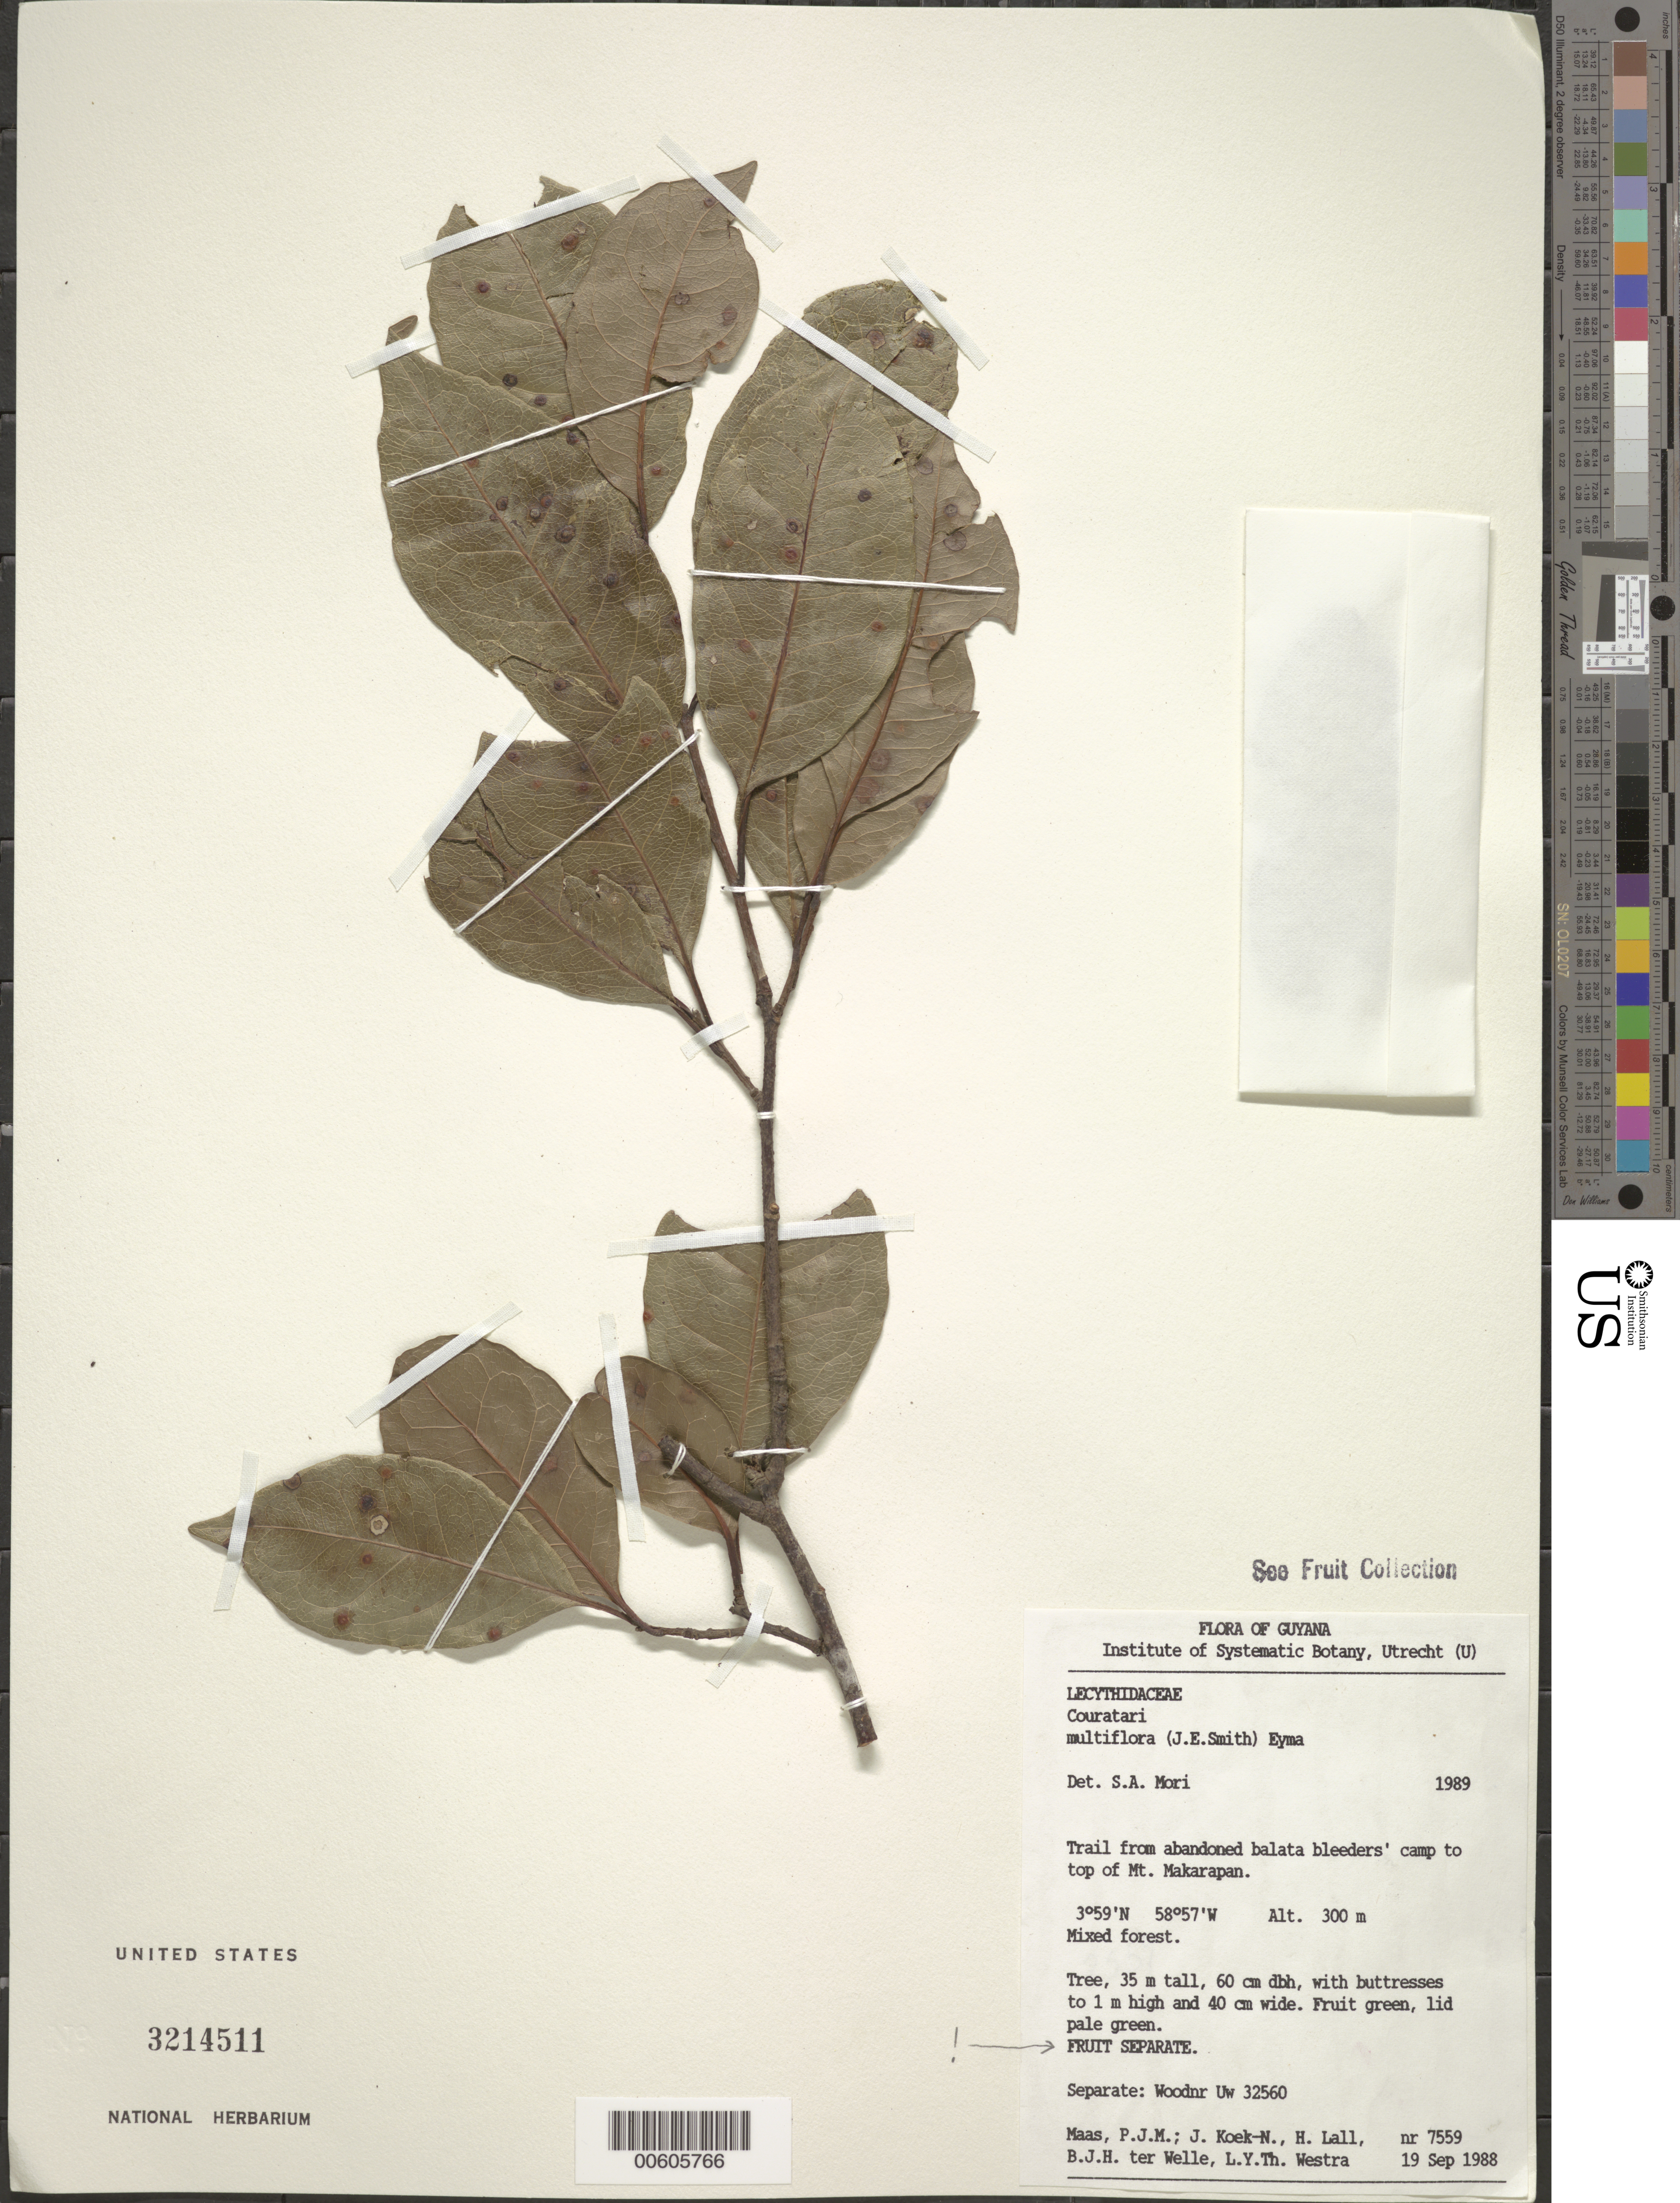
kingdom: Plantae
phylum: Tracheophyta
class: Magnoliopsida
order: Ericales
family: Lecythidaceae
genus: Couratari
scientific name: Couratari multiflora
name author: (Sm.) Eyma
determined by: Mori, Scott A.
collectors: P. Maas, J. Koek-Noorman, H. Lall, B. Welle & L. Y. T. Westra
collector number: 7559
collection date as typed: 19-Sep-88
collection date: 1988-09-19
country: Guyana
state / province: U. Takutu-U. Essequibo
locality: Mt. Makarapan, trail from abandoned balata bleeder camp to top of mt.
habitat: Mixed forest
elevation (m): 300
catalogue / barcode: US 3214511